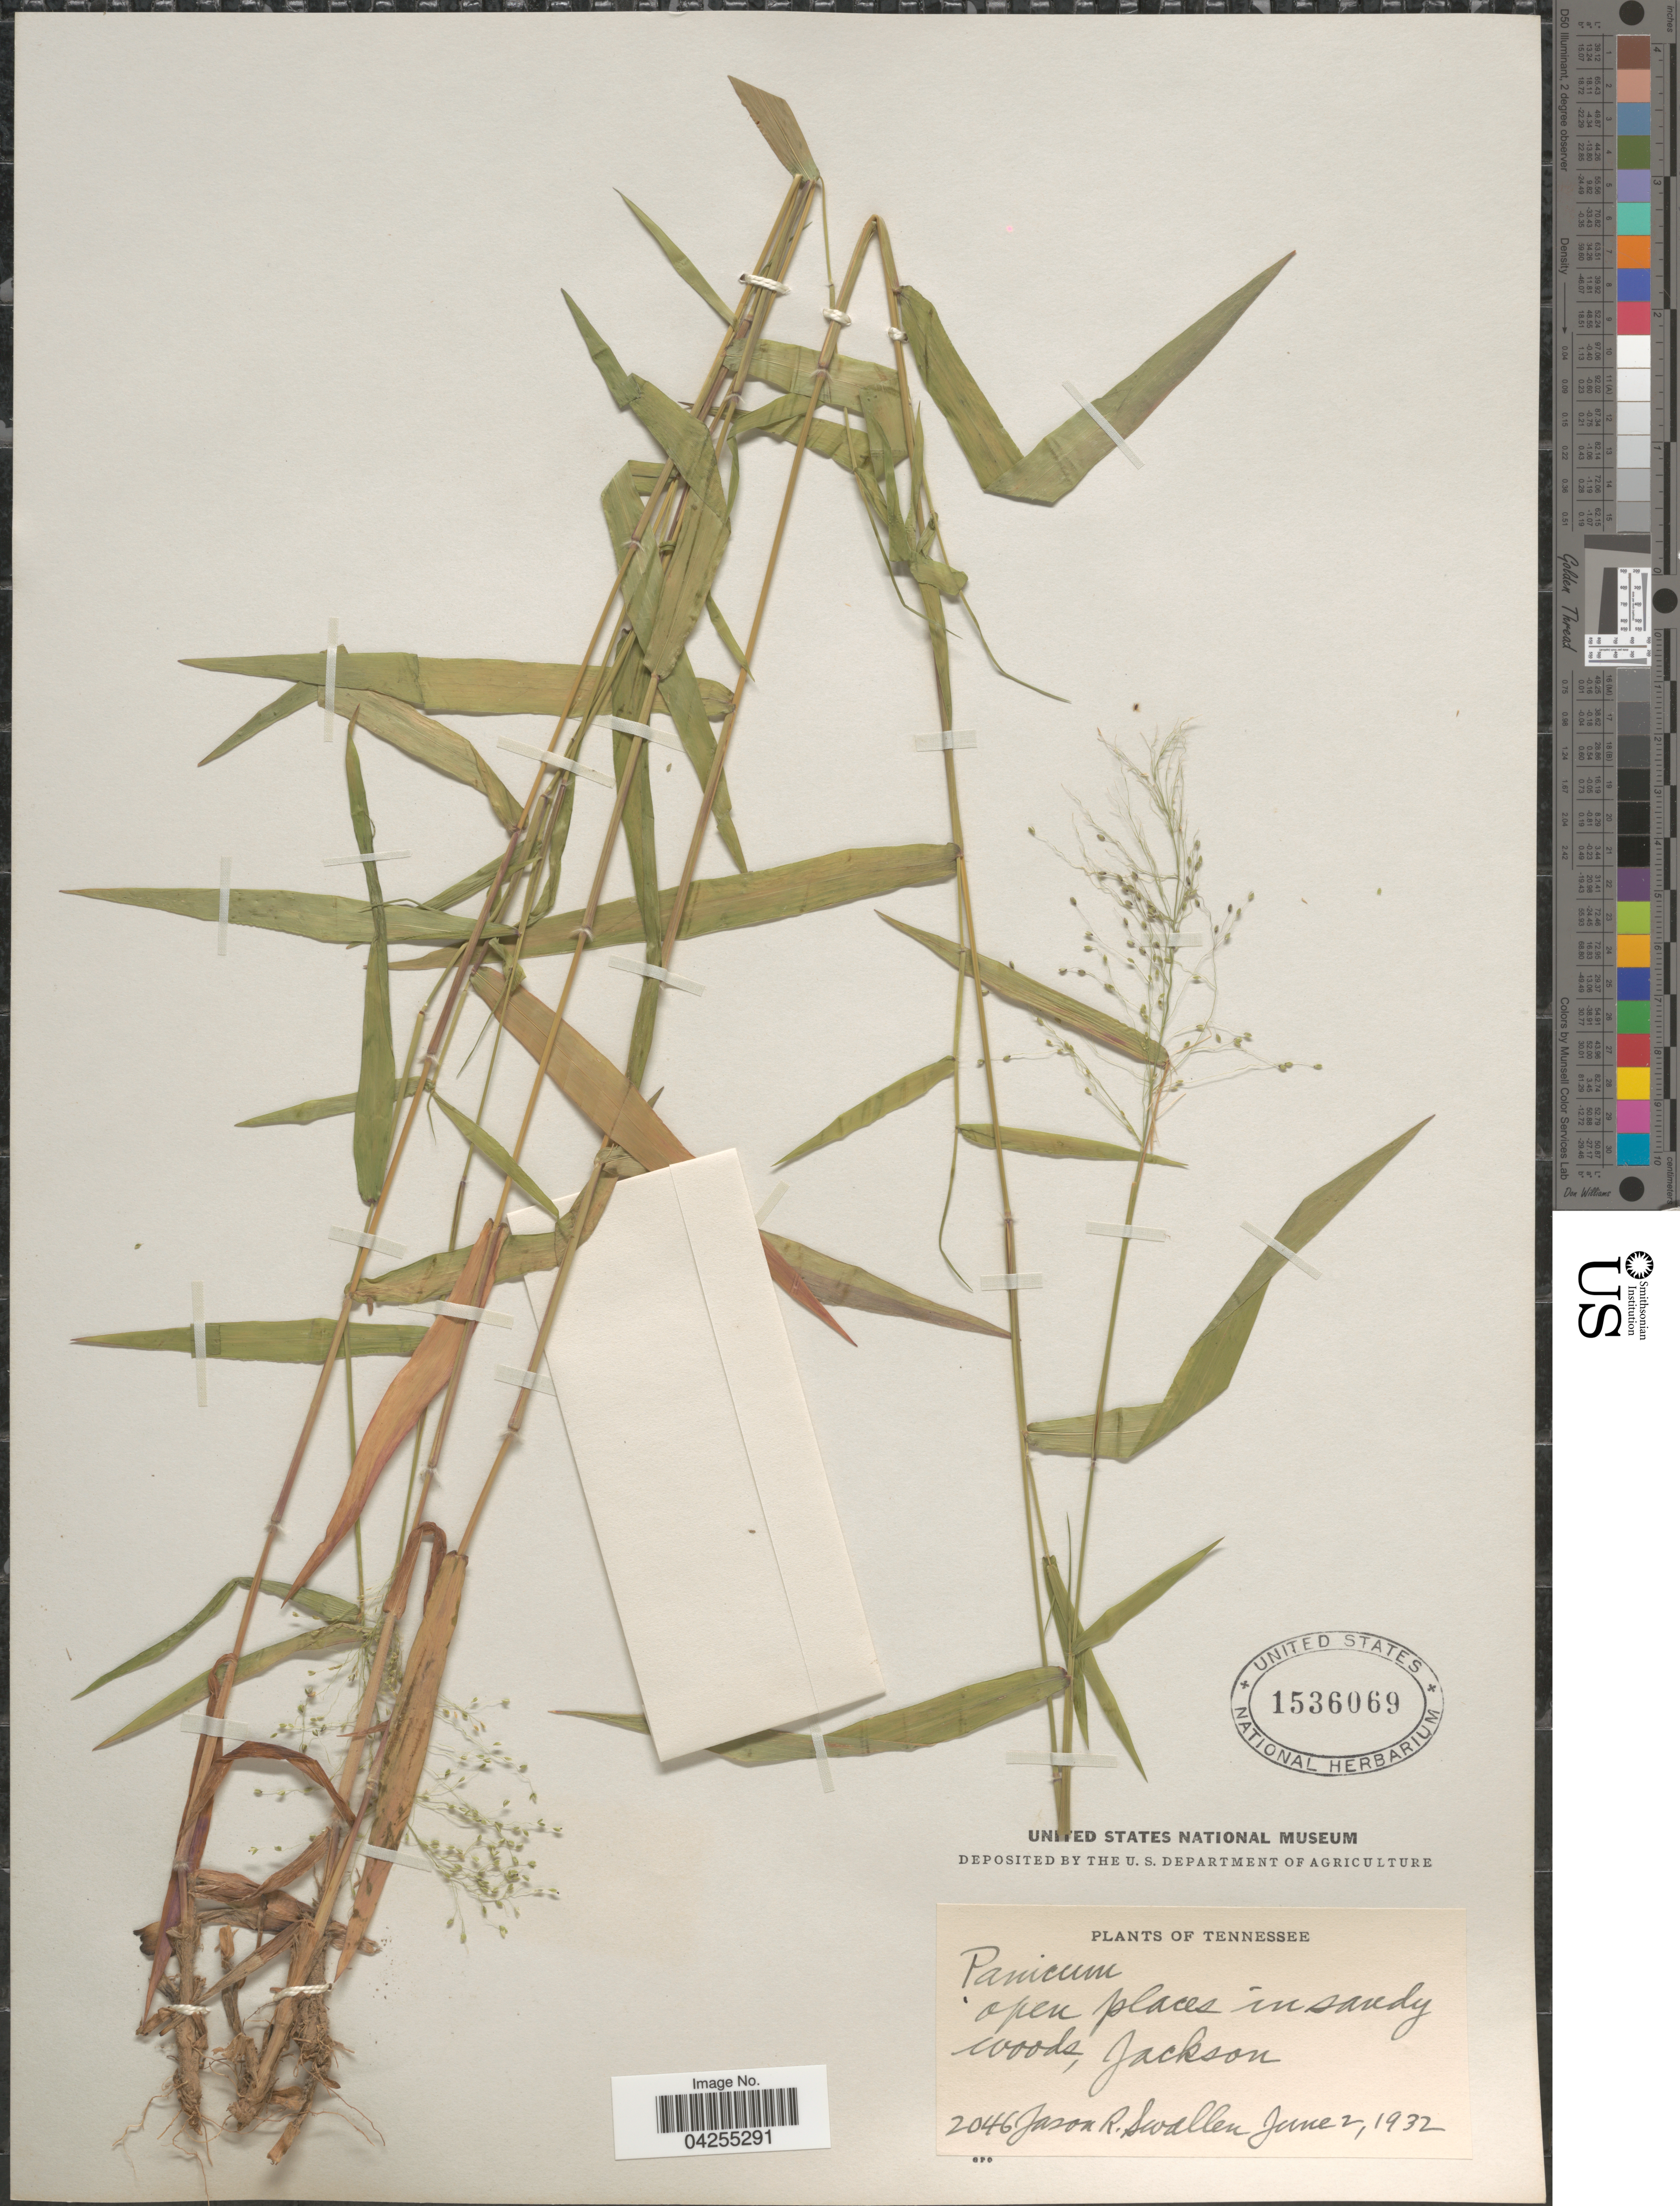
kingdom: Plantae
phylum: Tracheophyta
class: Liliopsida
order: Poales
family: Poaceae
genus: Dichanthelium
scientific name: Dichanthelium dichotomum var. dichotomum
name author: (L.) Gould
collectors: J. R. Swallen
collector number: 2046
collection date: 1932-06-02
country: United States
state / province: Tennessee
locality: Open places in sandy woods, Jackson.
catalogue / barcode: US 1536069